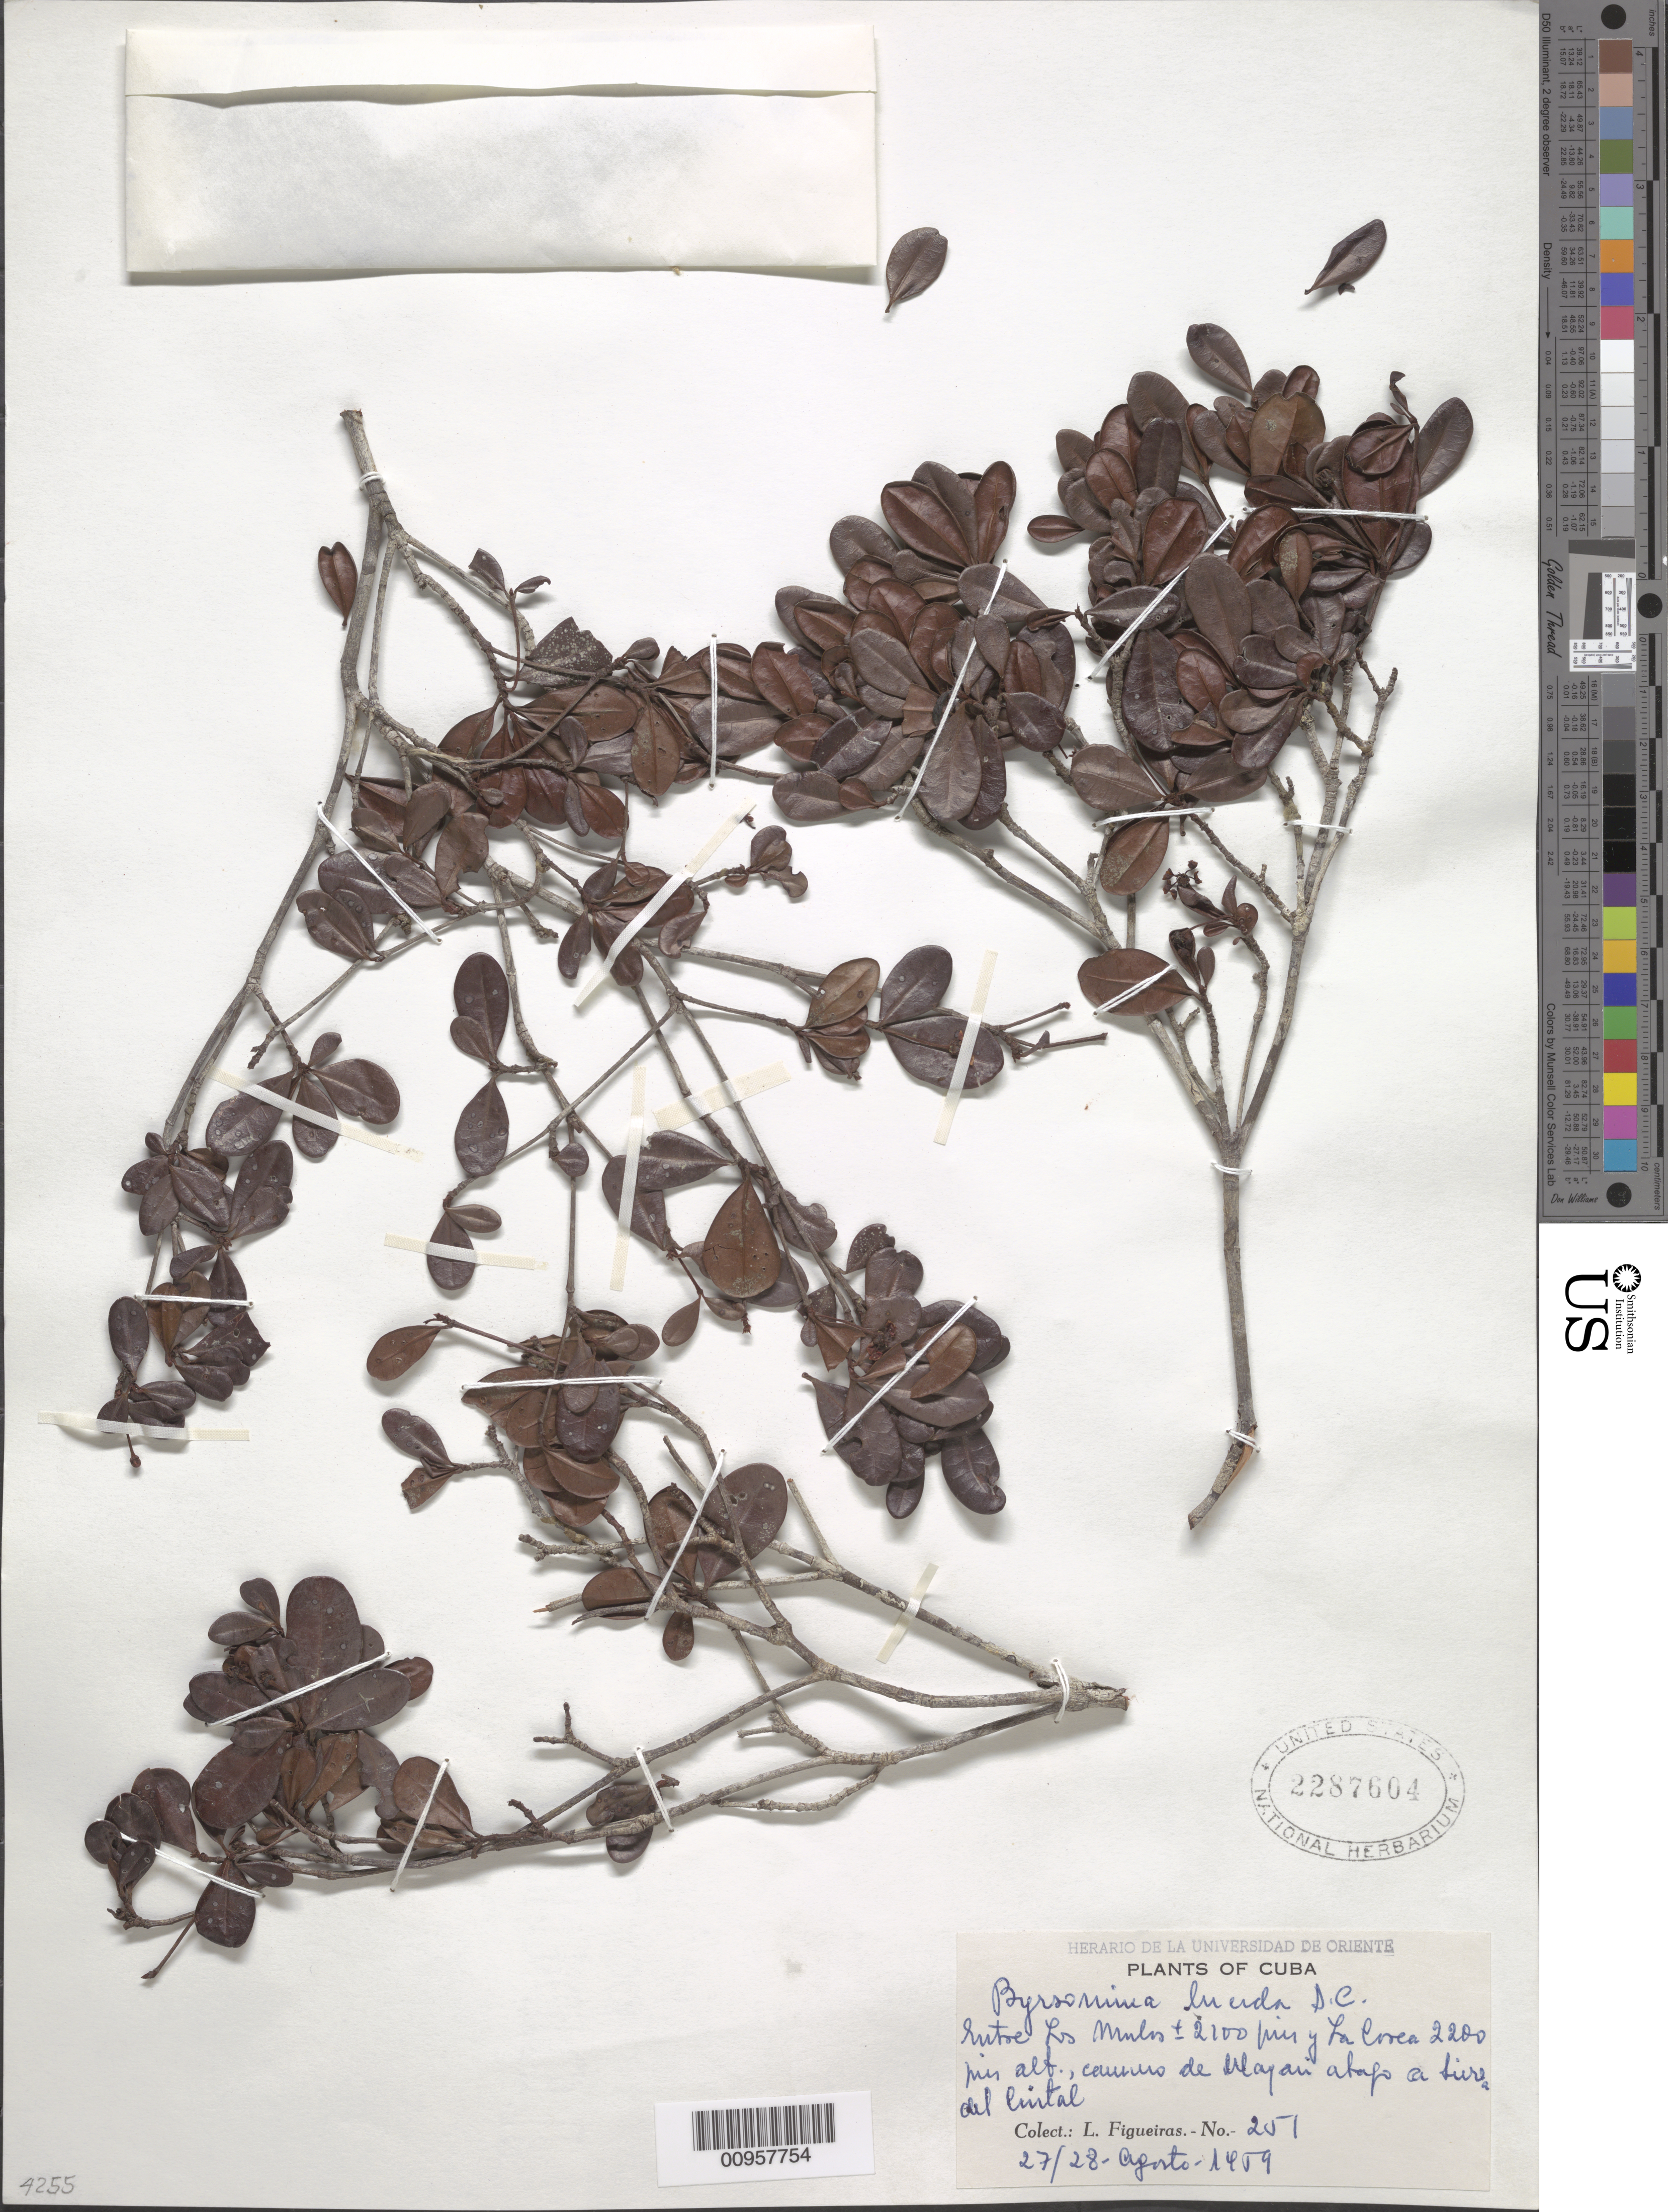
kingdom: Plantae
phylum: Tracheophyta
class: Magnoliopsida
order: Malpighiales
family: Malpighiaceae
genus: Byrsonima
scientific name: Byrsonima lucida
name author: (Mill.) DC.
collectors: M. López Figueiras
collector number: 251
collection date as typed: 27 Aug 1959 to 28 Aug 1959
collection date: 1959-08-27/1959-08-28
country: Cuba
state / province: Oriente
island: Cuba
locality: Entre Los Mules y La Corea, camino de Mayan abajo a Sierra del Cristal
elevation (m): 2100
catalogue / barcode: US 2287604